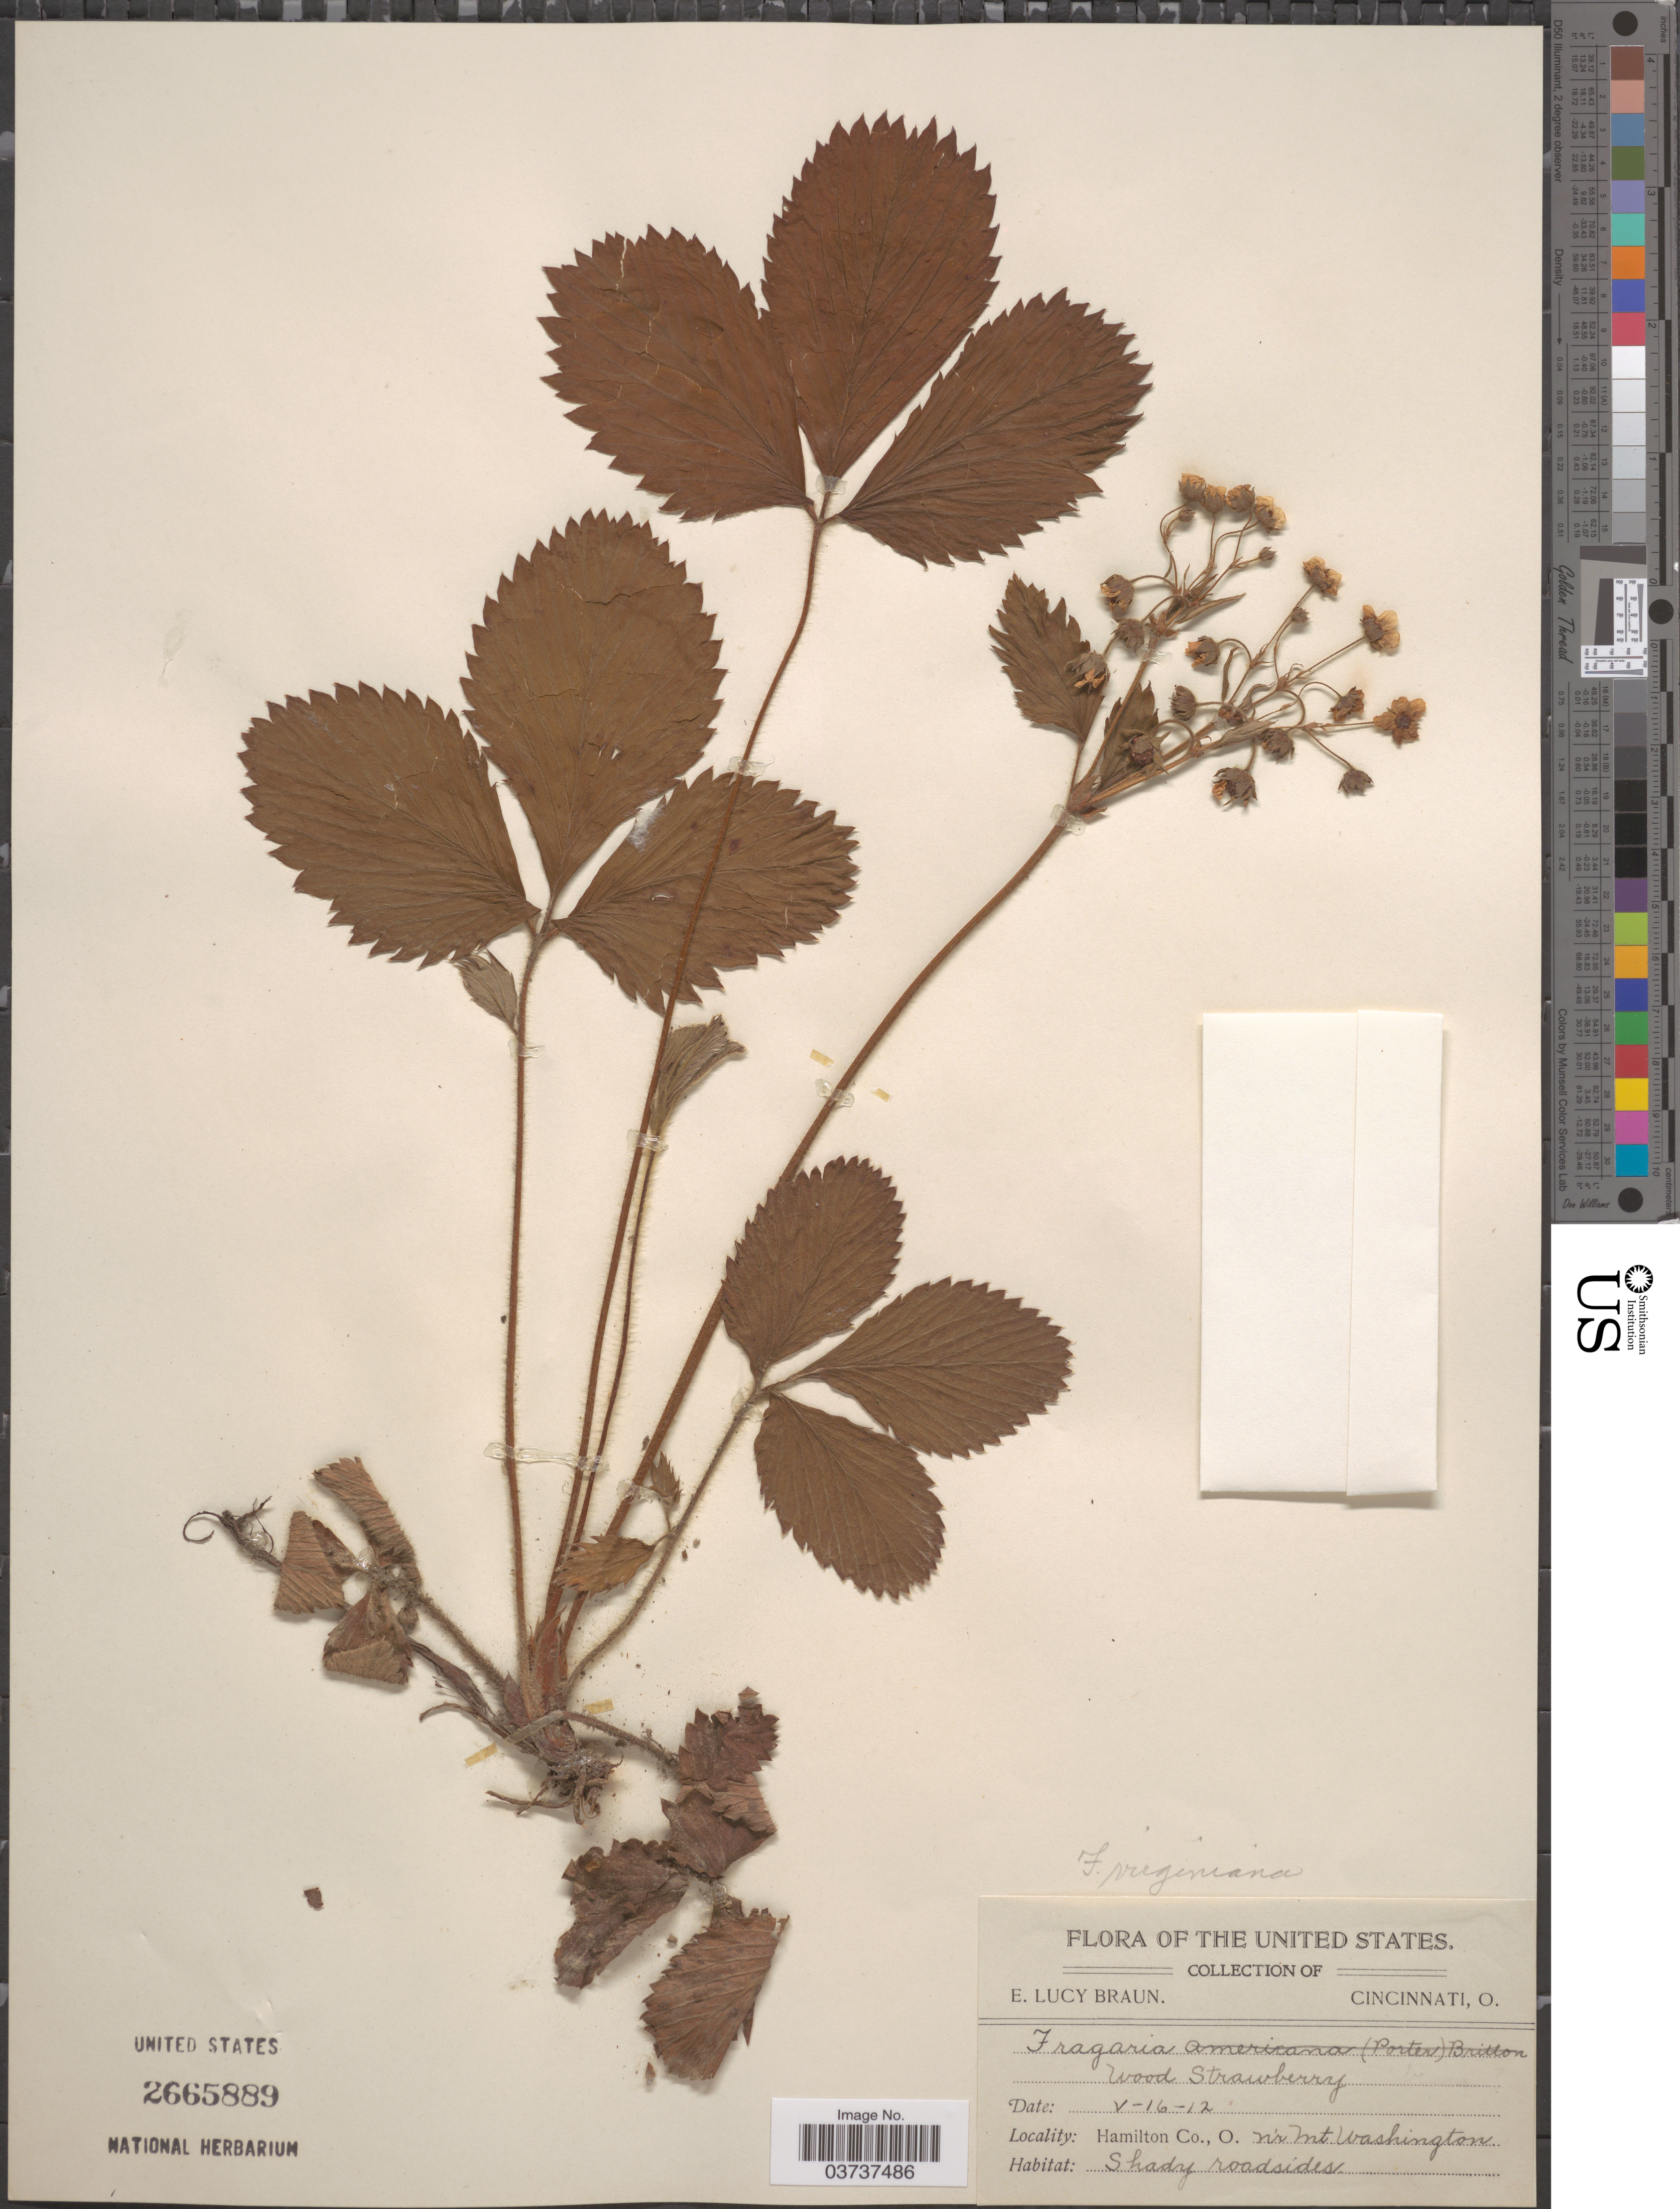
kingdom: Plantae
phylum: Tracheophyta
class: Magnoliopsida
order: Rosales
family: Rosaceae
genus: Fragaria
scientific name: Fragaria virginiana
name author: Mill.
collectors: E. L. Braun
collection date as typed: Transcribed d/m/y: 16/5/12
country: United States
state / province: Ohio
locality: Hamilton Co., nr Mt. Washington.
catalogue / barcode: US 2665889